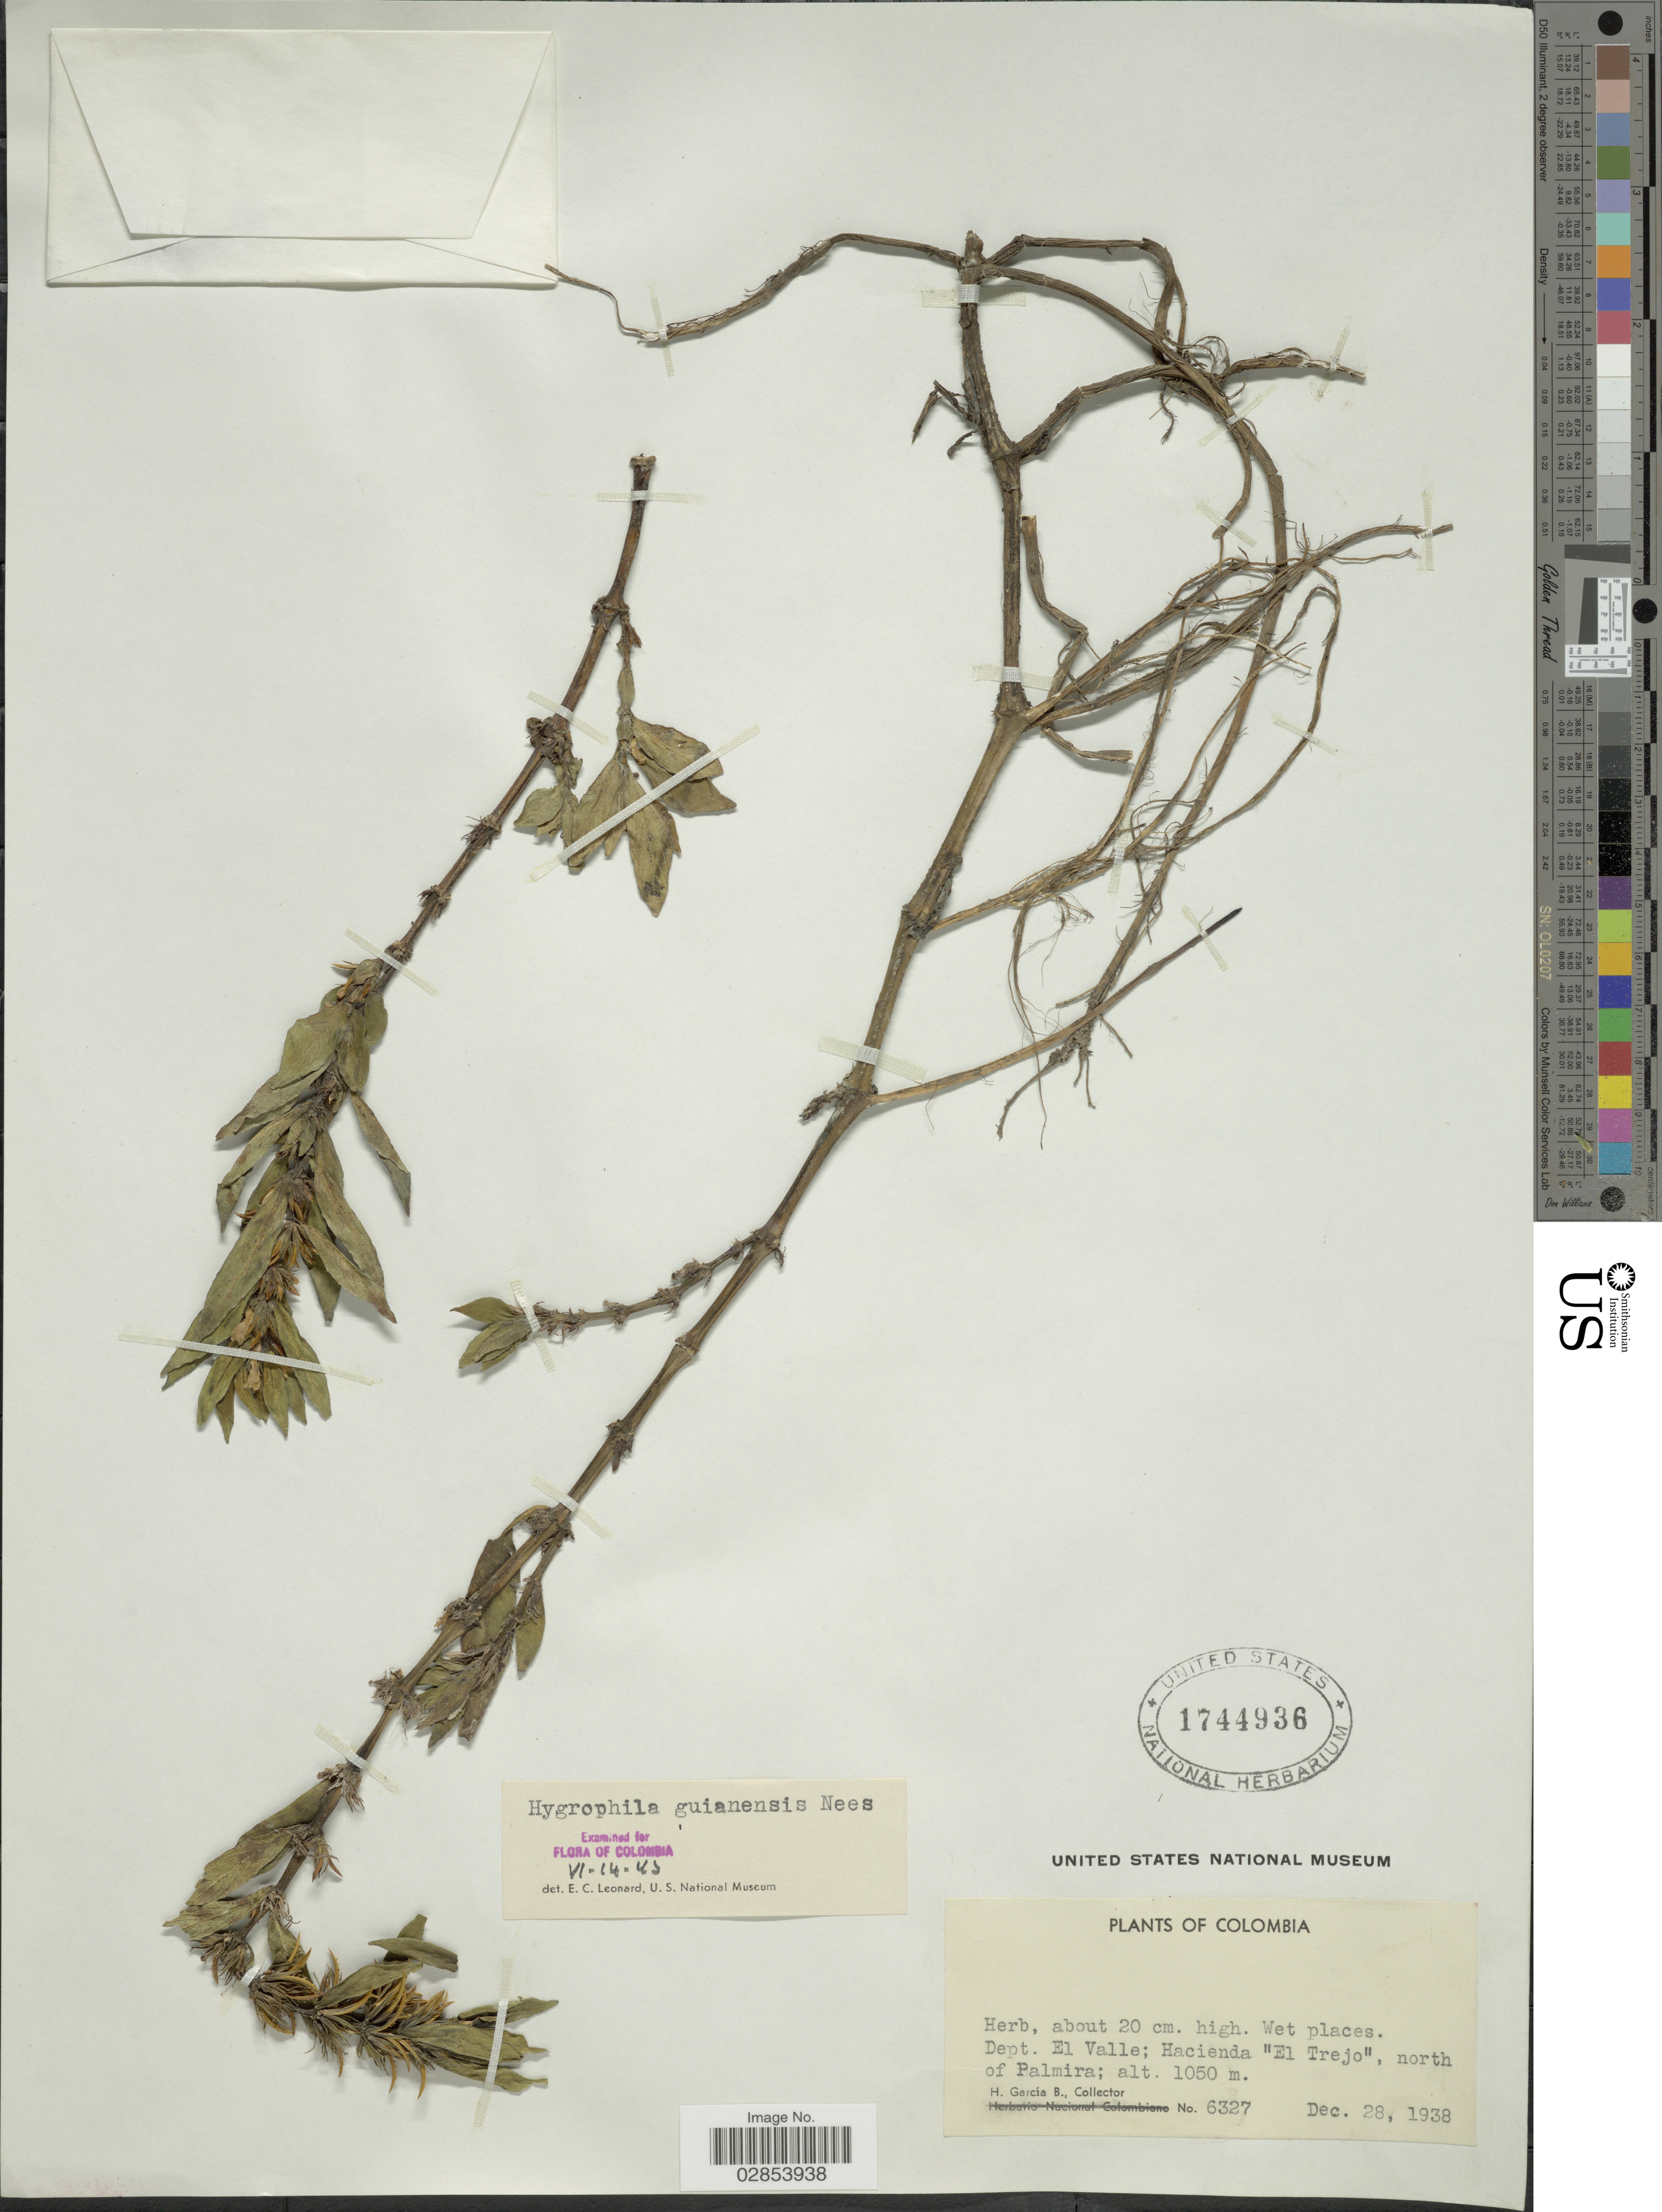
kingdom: Plantae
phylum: Tracheophyta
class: Magnoliopsida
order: Lamiales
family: Acanthaceae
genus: Hygrophila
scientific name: Hygrophila costata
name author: Nees & T. Nees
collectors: H. García Barriga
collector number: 6327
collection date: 1938-12-28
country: Colombia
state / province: Valle del Cauca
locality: Dept. El Valle; Hacienda "El Trejo", north of Palmira.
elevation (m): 1050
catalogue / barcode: US 1744936